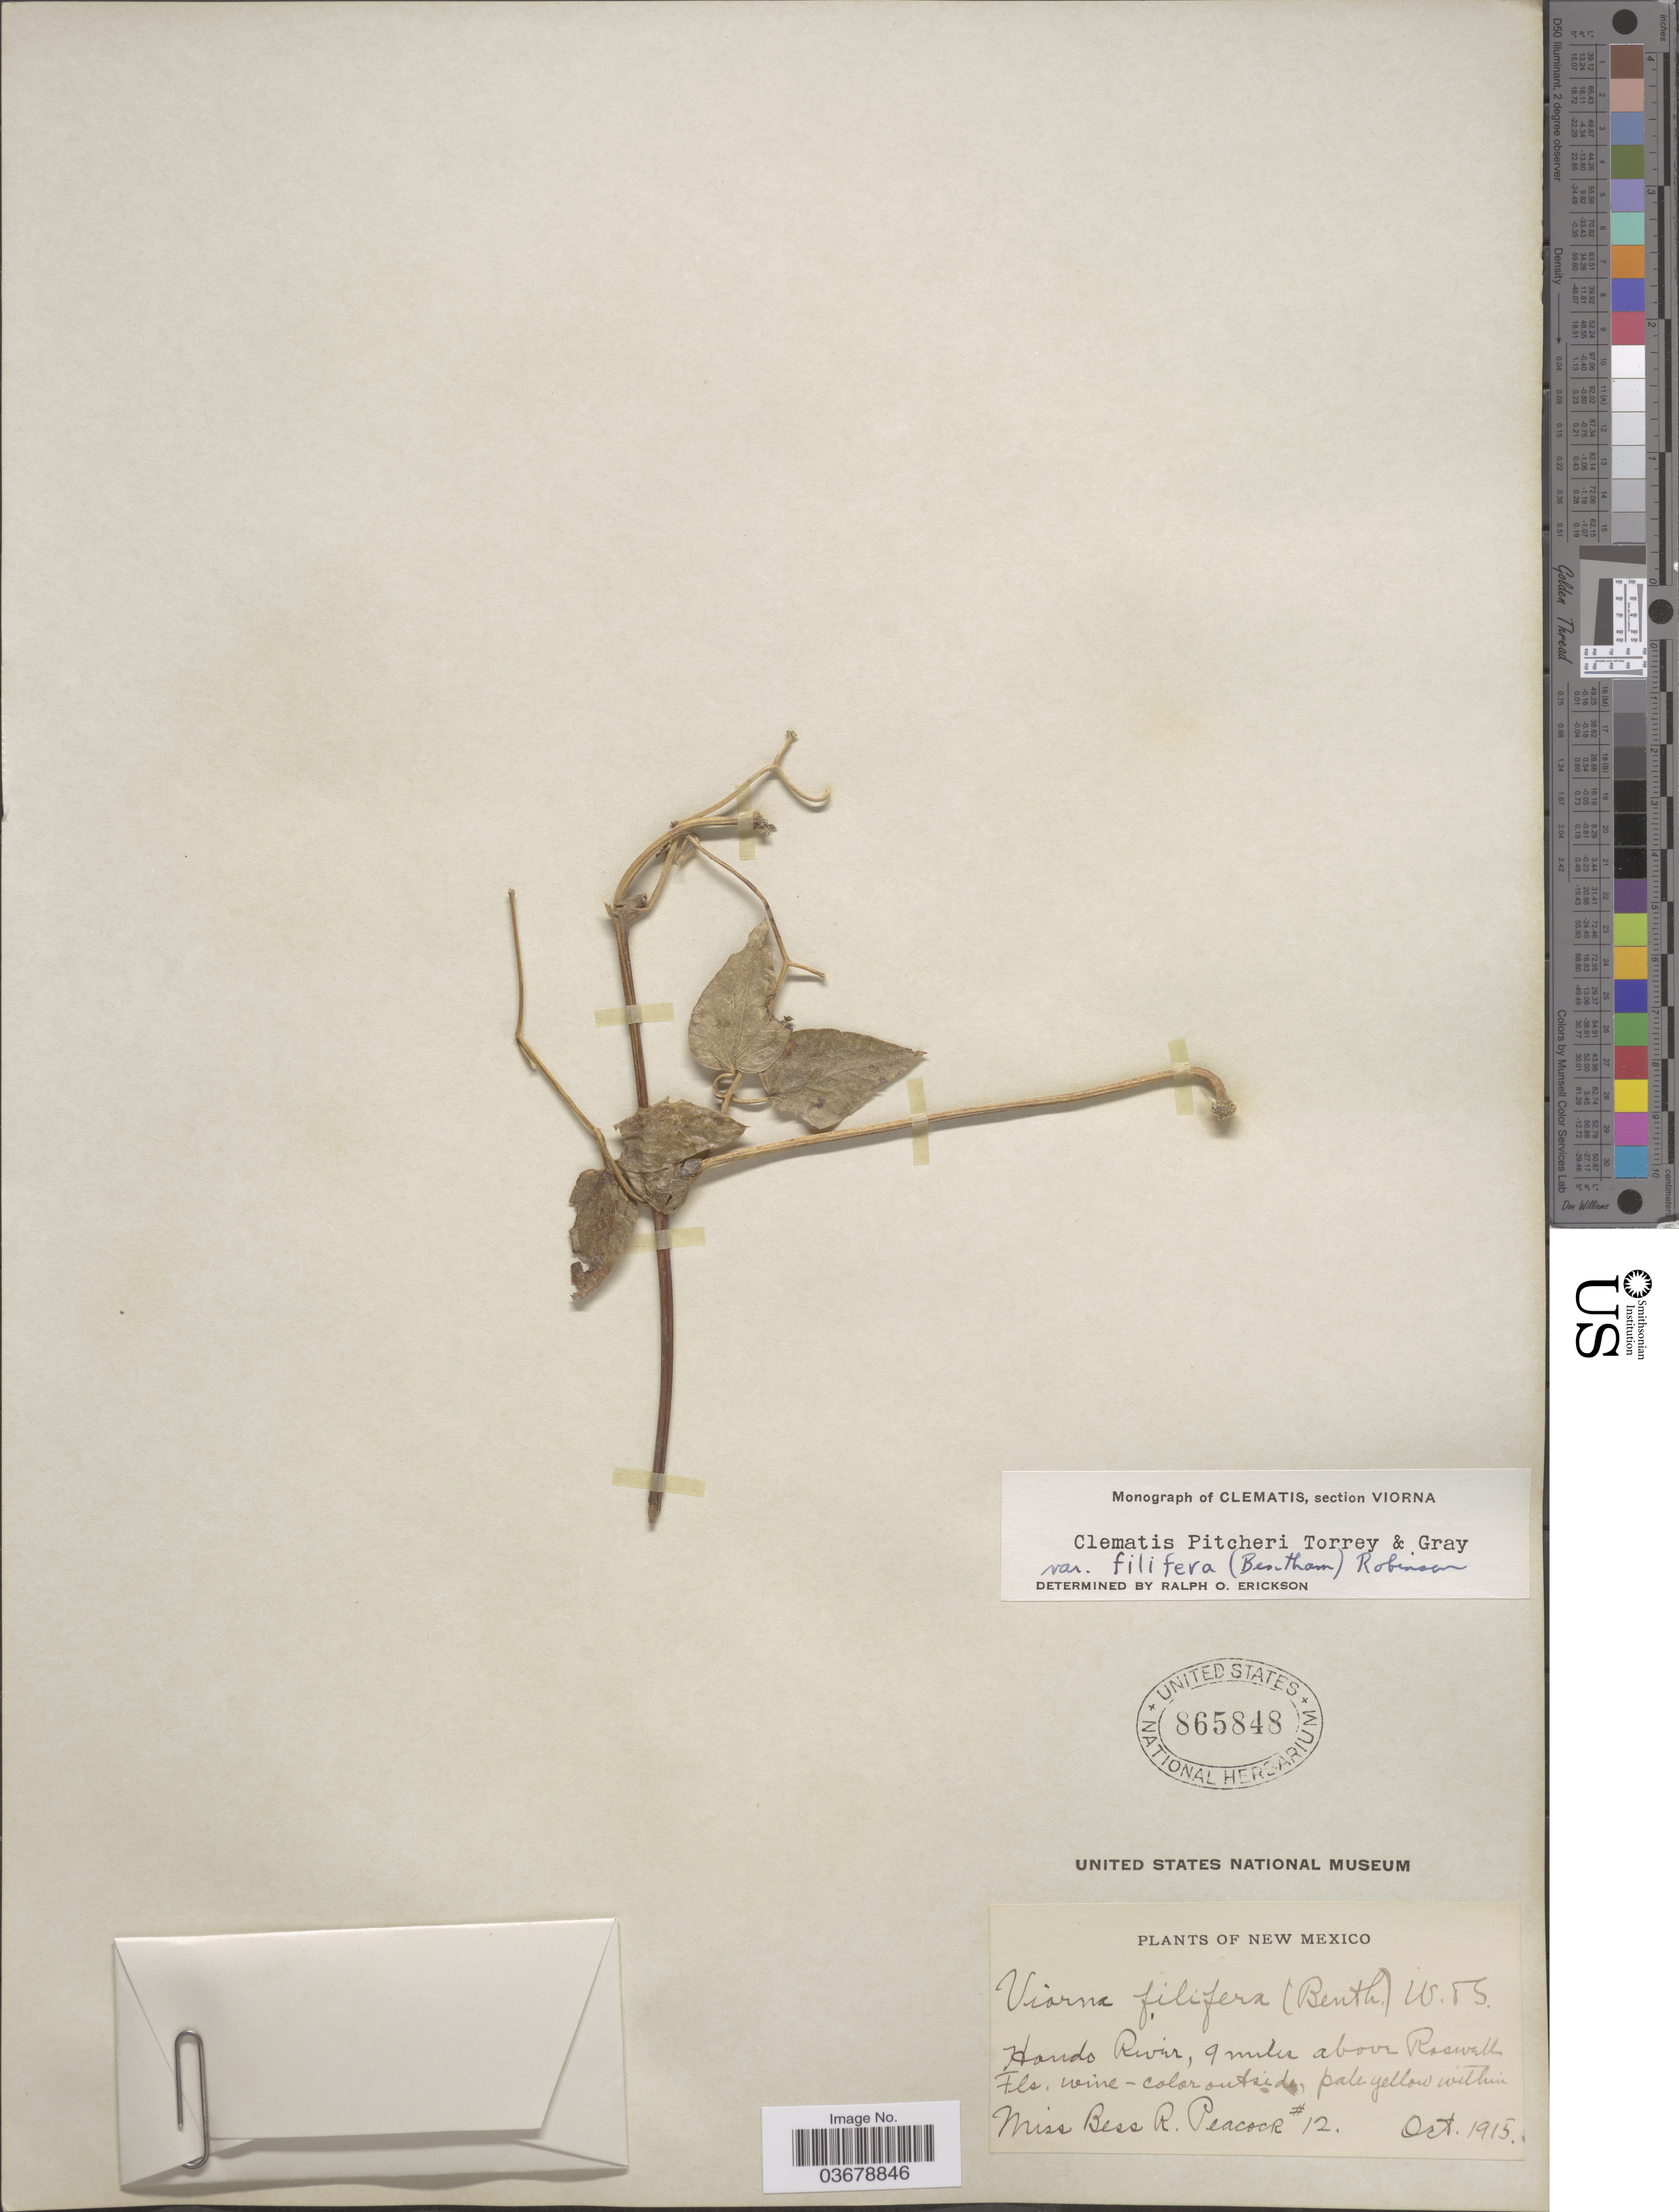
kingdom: Plantae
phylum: Tracheophyta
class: Magnoliopsida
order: Ranunculales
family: Ranunculaceae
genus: Clematis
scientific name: Clematis viorna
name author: L.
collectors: B. Peacock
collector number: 12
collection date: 1915-10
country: United States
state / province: New Mexico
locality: Hando River, 9 miles above Roswell.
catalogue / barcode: US 865848